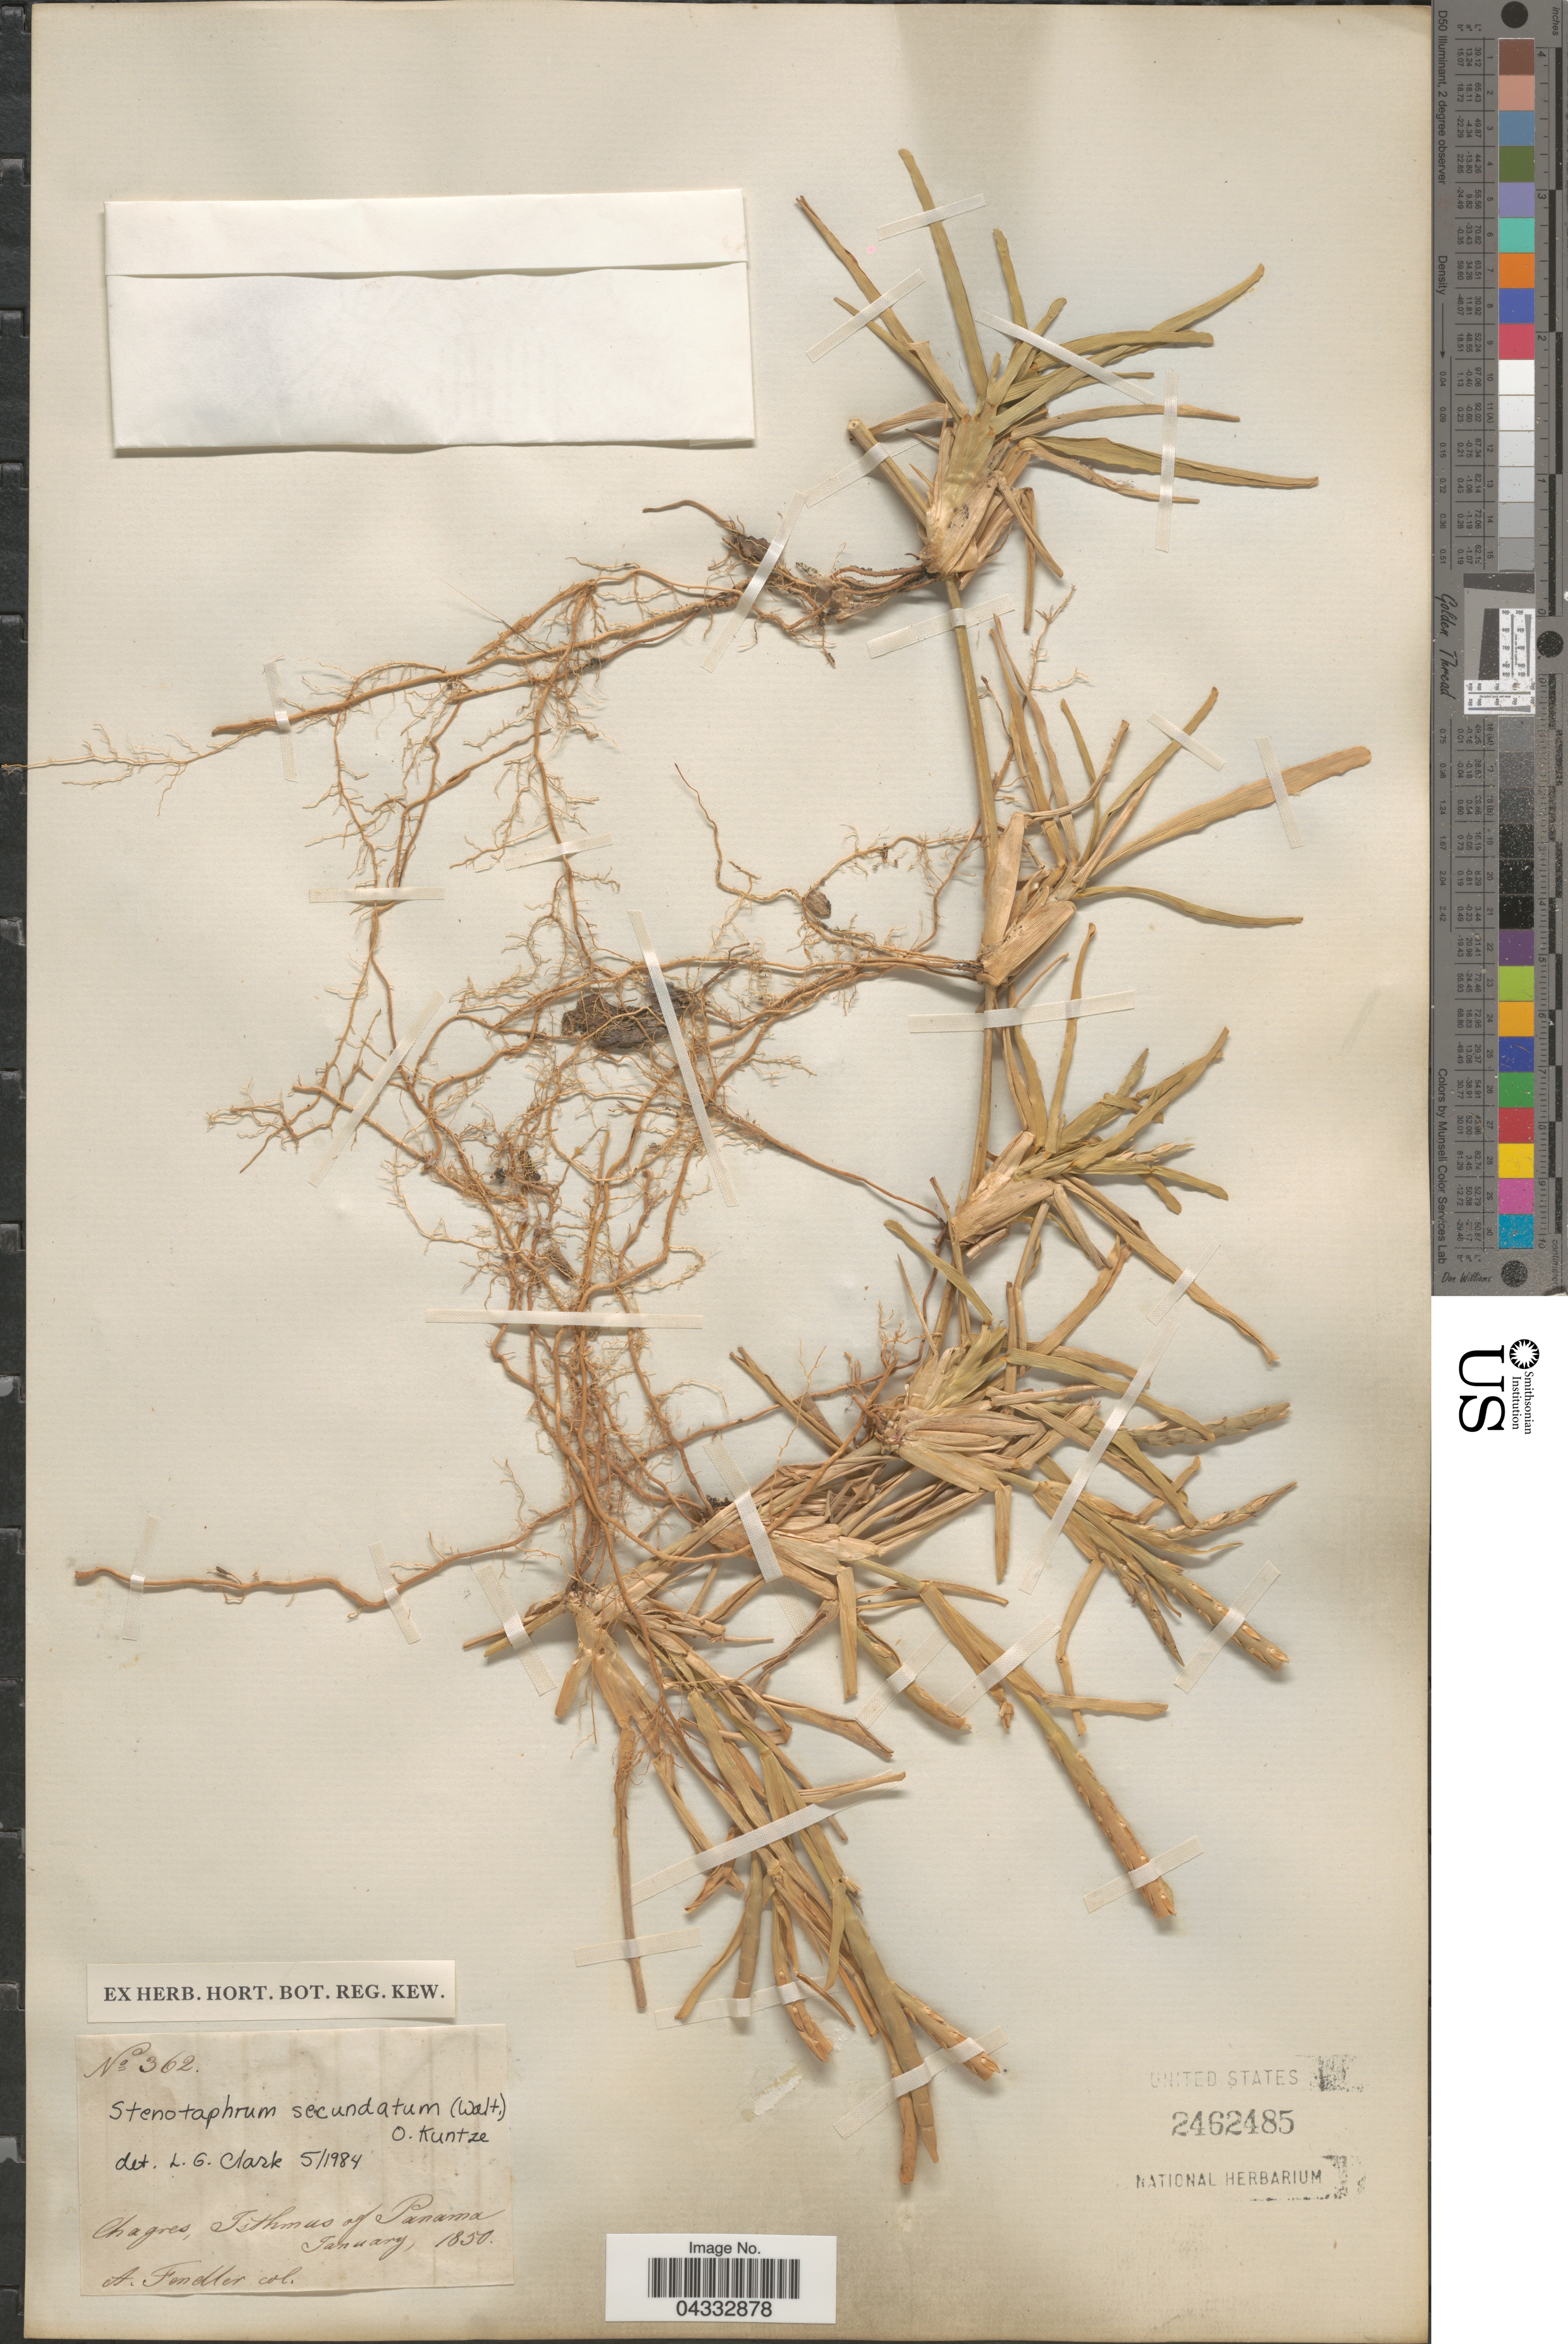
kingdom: Plantae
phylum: Tracheophyta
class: Liliopsida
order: Poales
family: Poaceae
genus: Stenotaphrum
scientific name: Stenotaphrum secundatum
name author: (Walter) Kuntze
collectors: A. Fendler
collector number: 362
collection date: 1850-01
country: Panama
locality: Chagres, Isthmus of Panama.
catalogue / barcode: US 2462485